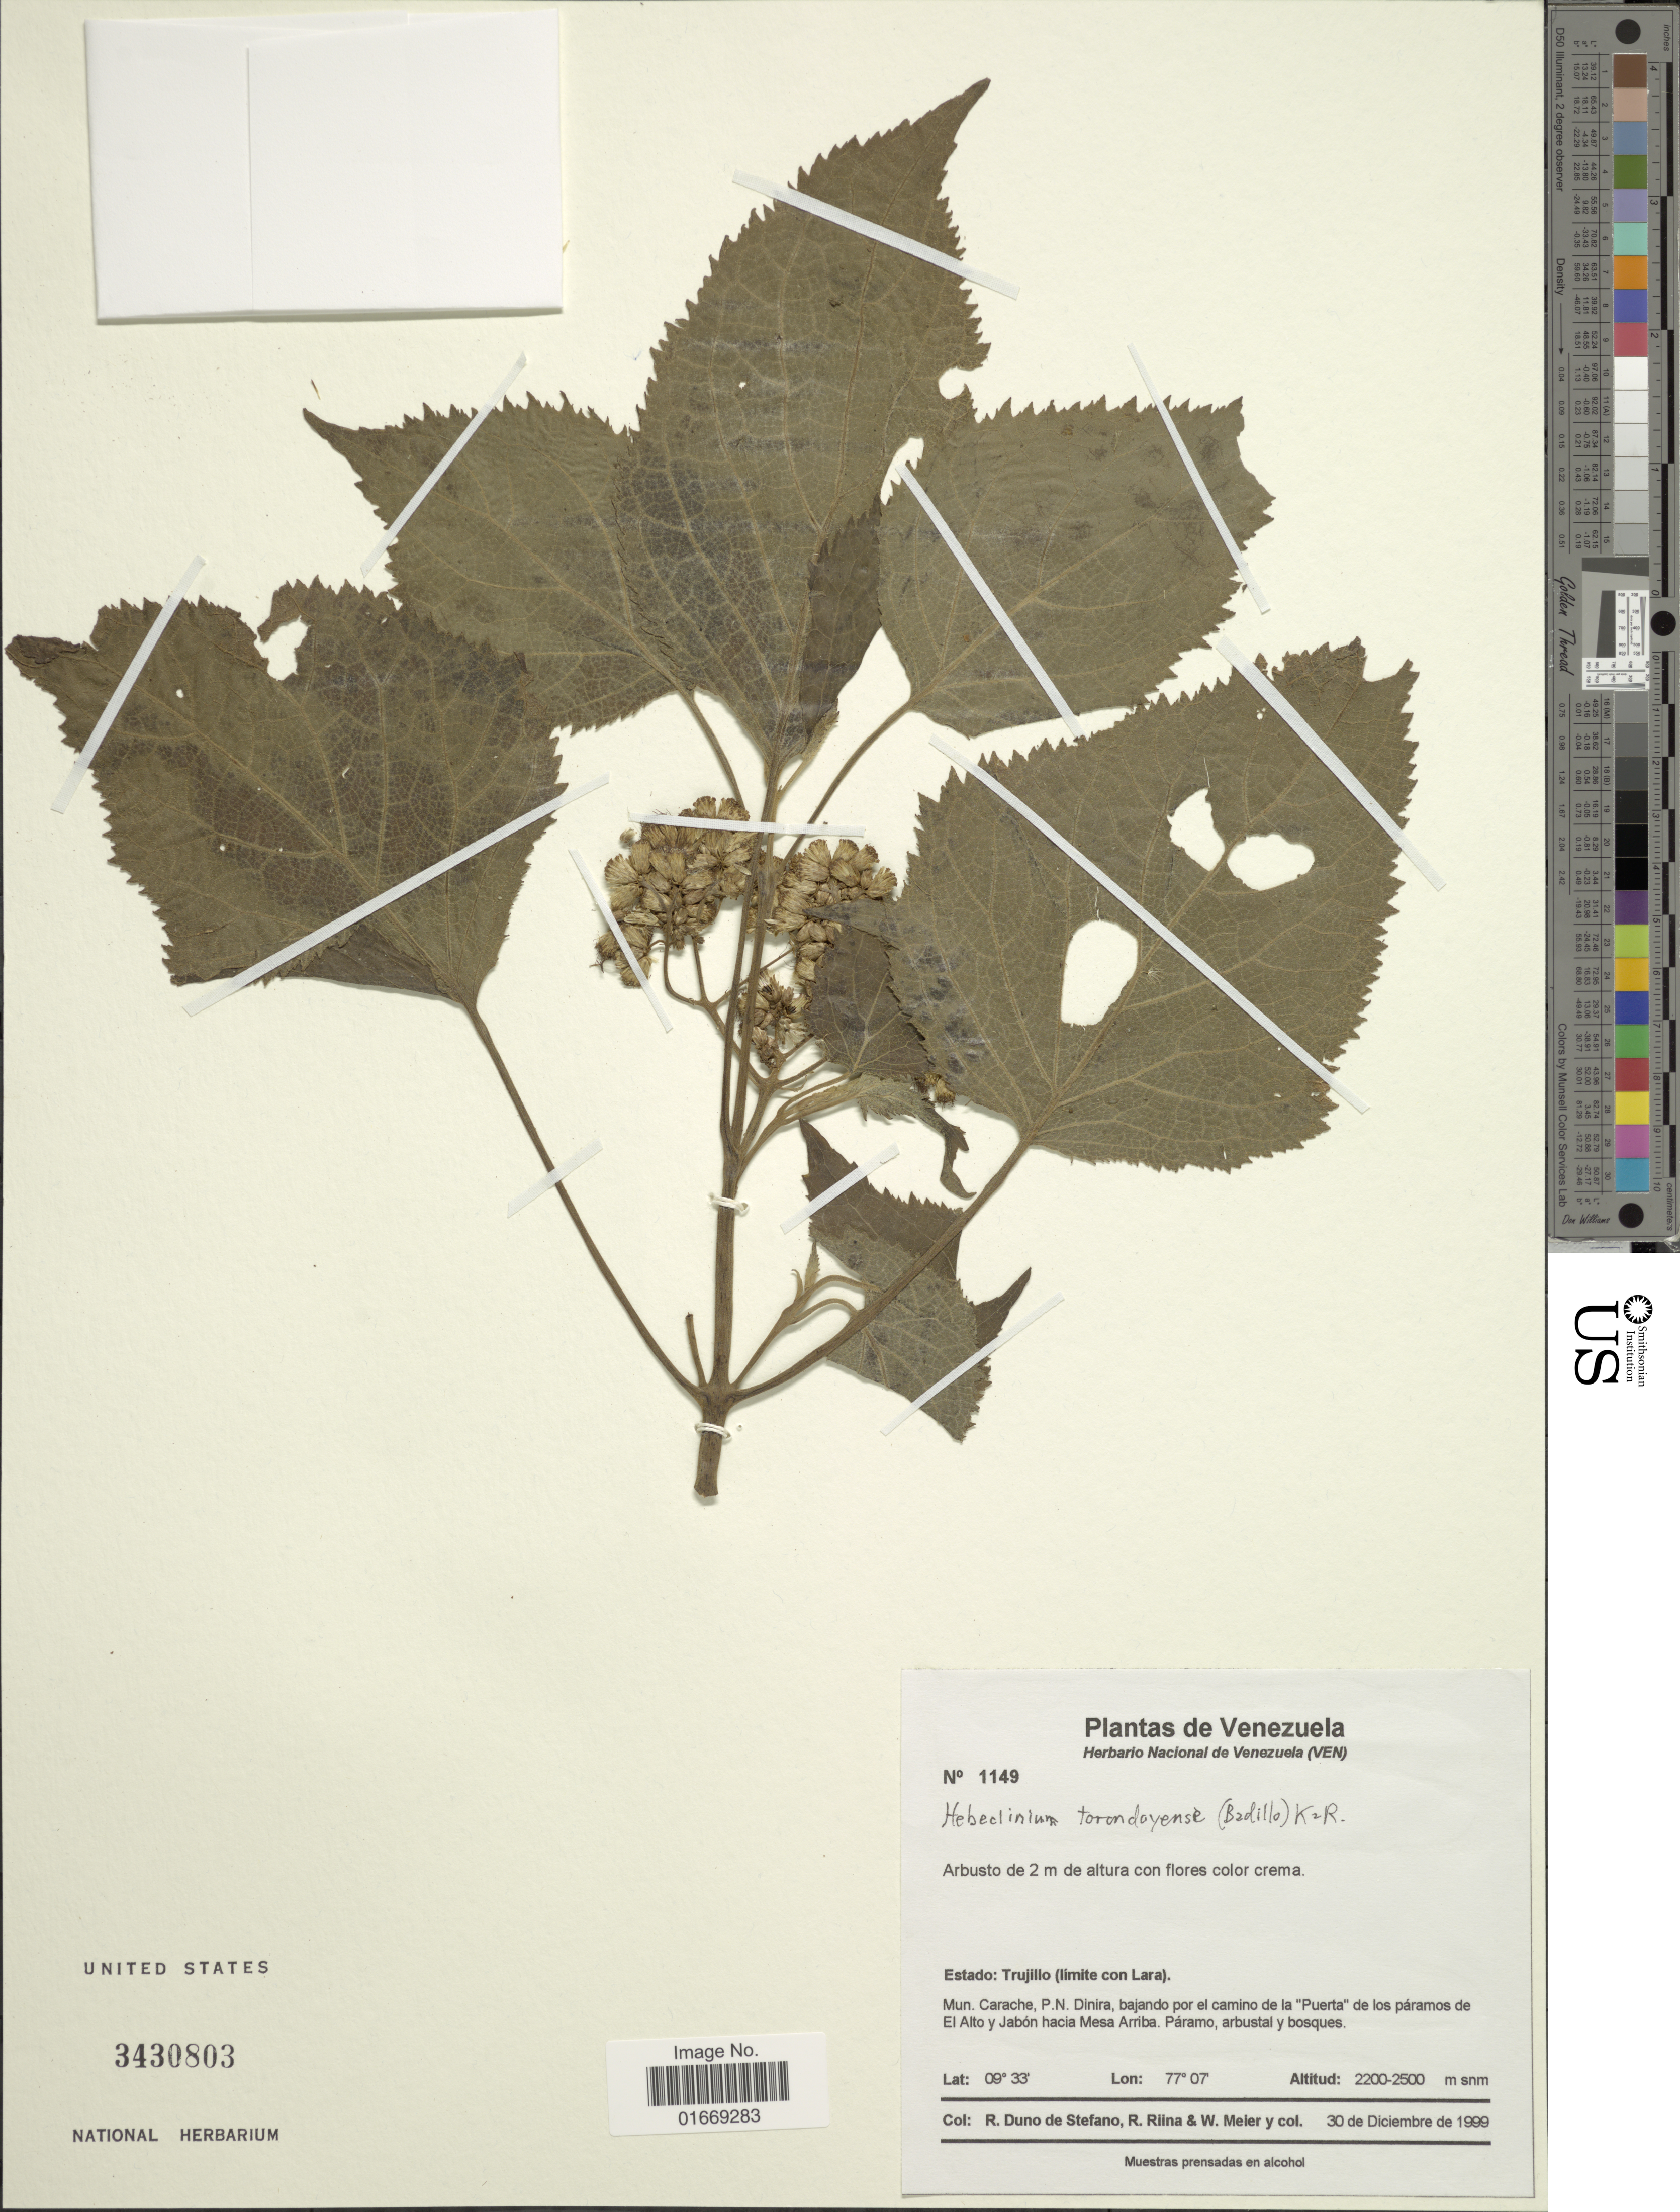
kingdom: Plantae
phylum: Tracheophyta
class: Magnoliopsida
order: Asterales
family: Asteraceae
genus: Hebeclinium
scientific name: Hebeclinium torondoyense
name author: (V.M. Badillo) R.M. King & H. Rob.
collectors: R. Duno de Stefano, R. Riina & W. Meier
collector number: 1149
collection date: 1999-12-30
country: Venezuela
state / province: Trujillo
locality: Estado: Trujillo (limite con Lara). Mun. Carache, P.N. Dinira, bajando por el camino de la "Puerta" de los páramos de El Alto hacia Mesa Arriba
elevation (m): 2200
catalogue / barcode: US 3430803